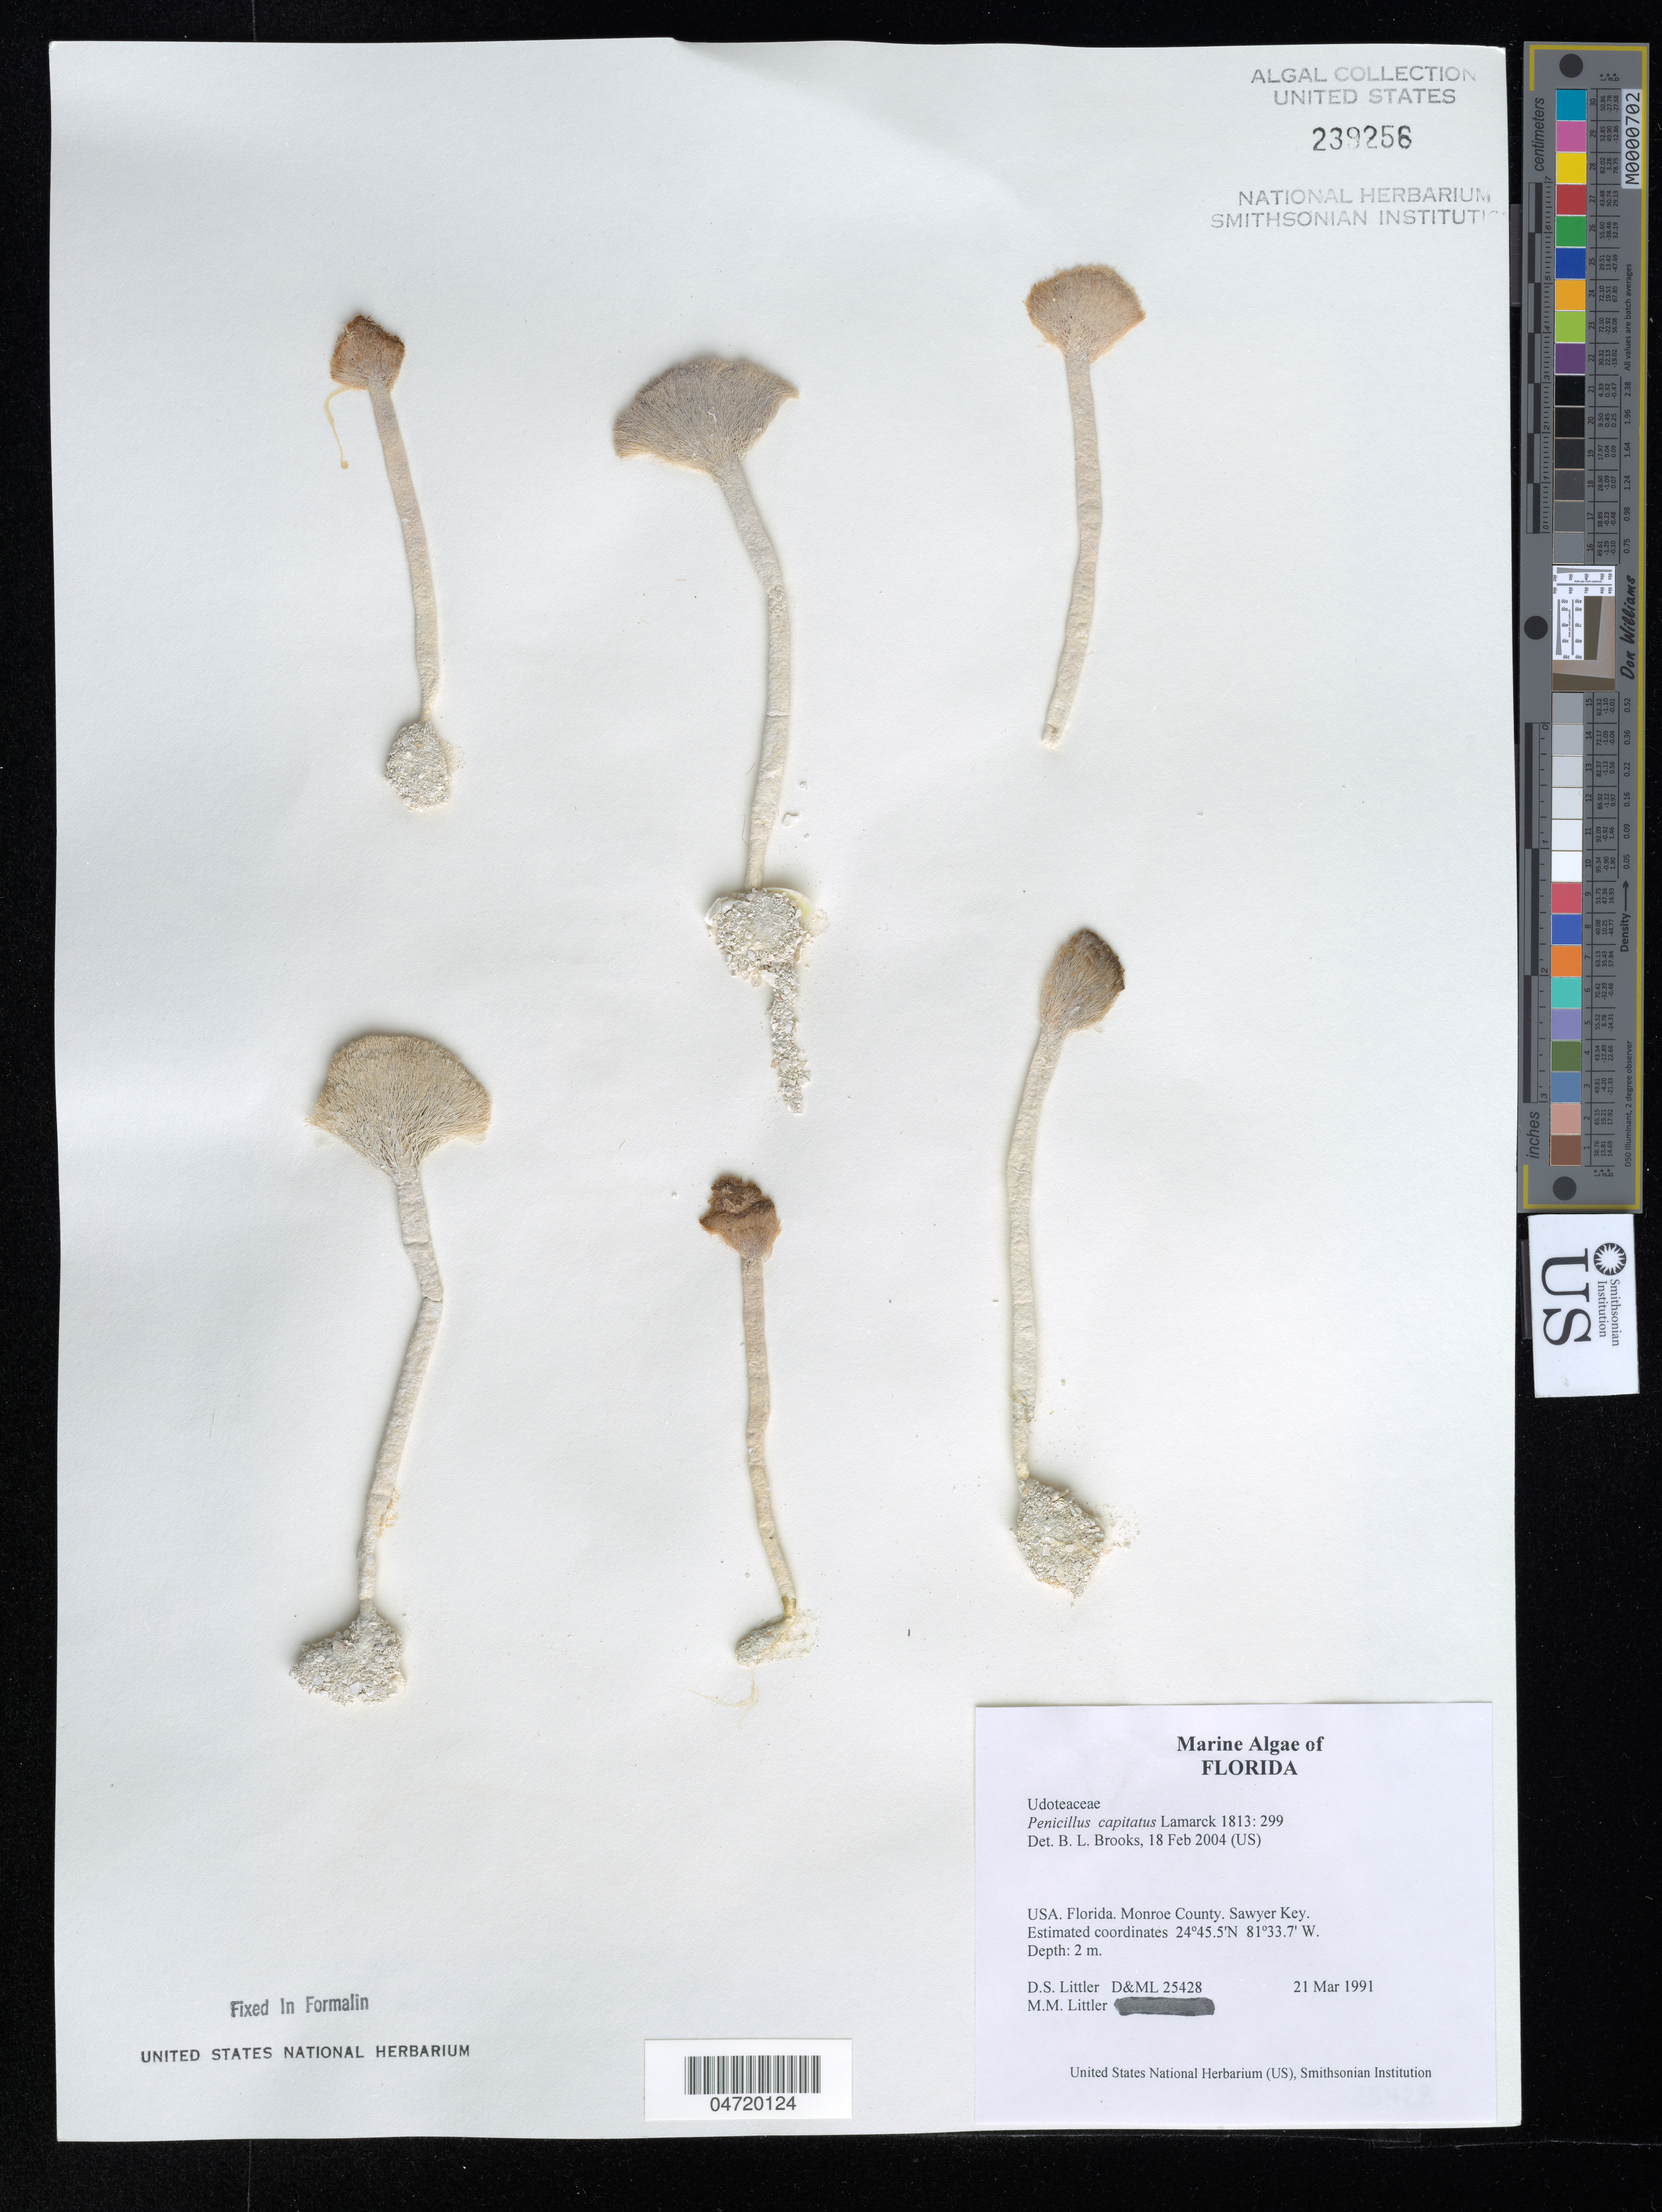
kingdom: Plantae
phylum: Chlorophyta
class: Ulvophyceae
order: Bryopsidales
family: Udoteaceae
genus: Penicillus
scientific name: Penicillus capitatus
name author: Lam.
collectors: D. S. Littler & M. M. Littler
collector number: D&ML25428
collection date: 1991-03-21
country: United States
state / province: Florida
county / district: Monroe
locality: Monroe County. Sawyer Key.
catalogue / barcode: US 239256